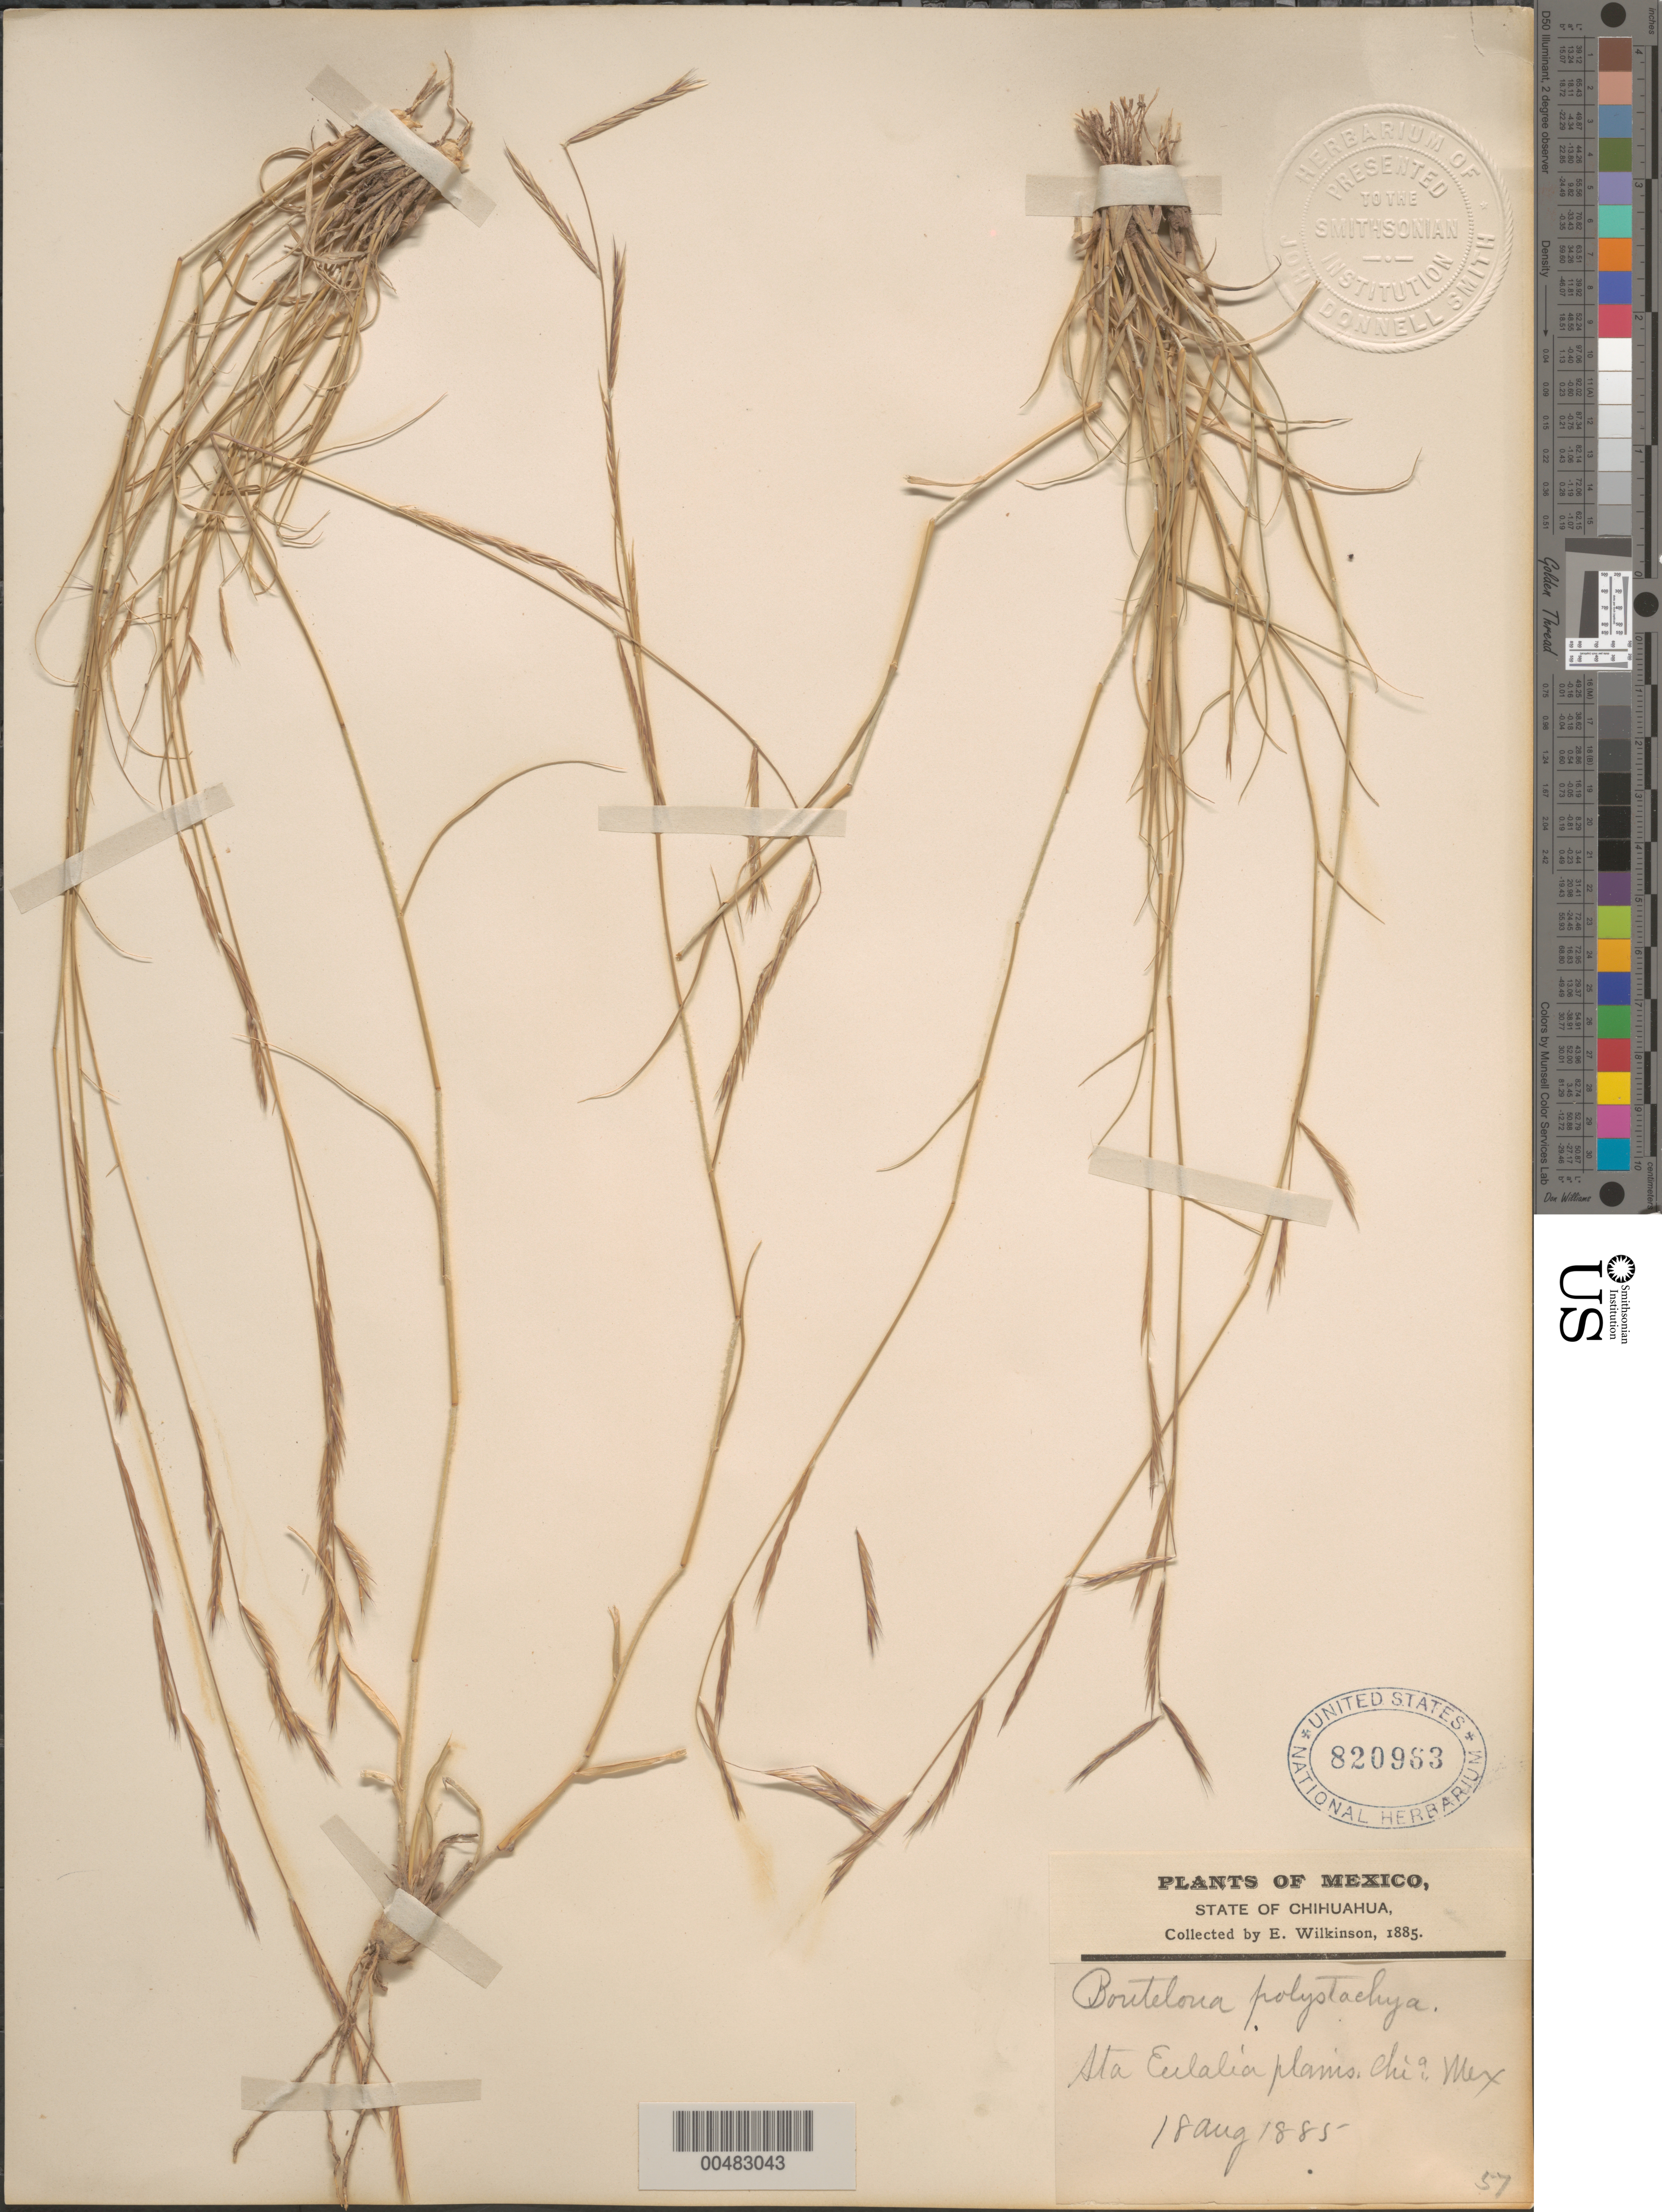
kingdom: Plantae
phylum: Tracheophyta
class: Liliopsida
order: Poales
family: Poaceae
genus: Bouteloua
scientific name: Bouteloua eriopoda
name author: (Torr.) Torr.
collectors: E. Wikinson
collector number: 57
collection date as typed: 18 Aug 1885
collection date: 1885-08-18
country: Mexico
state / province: Chiapas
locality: Sta Eulalia plains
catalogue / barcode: US 820963